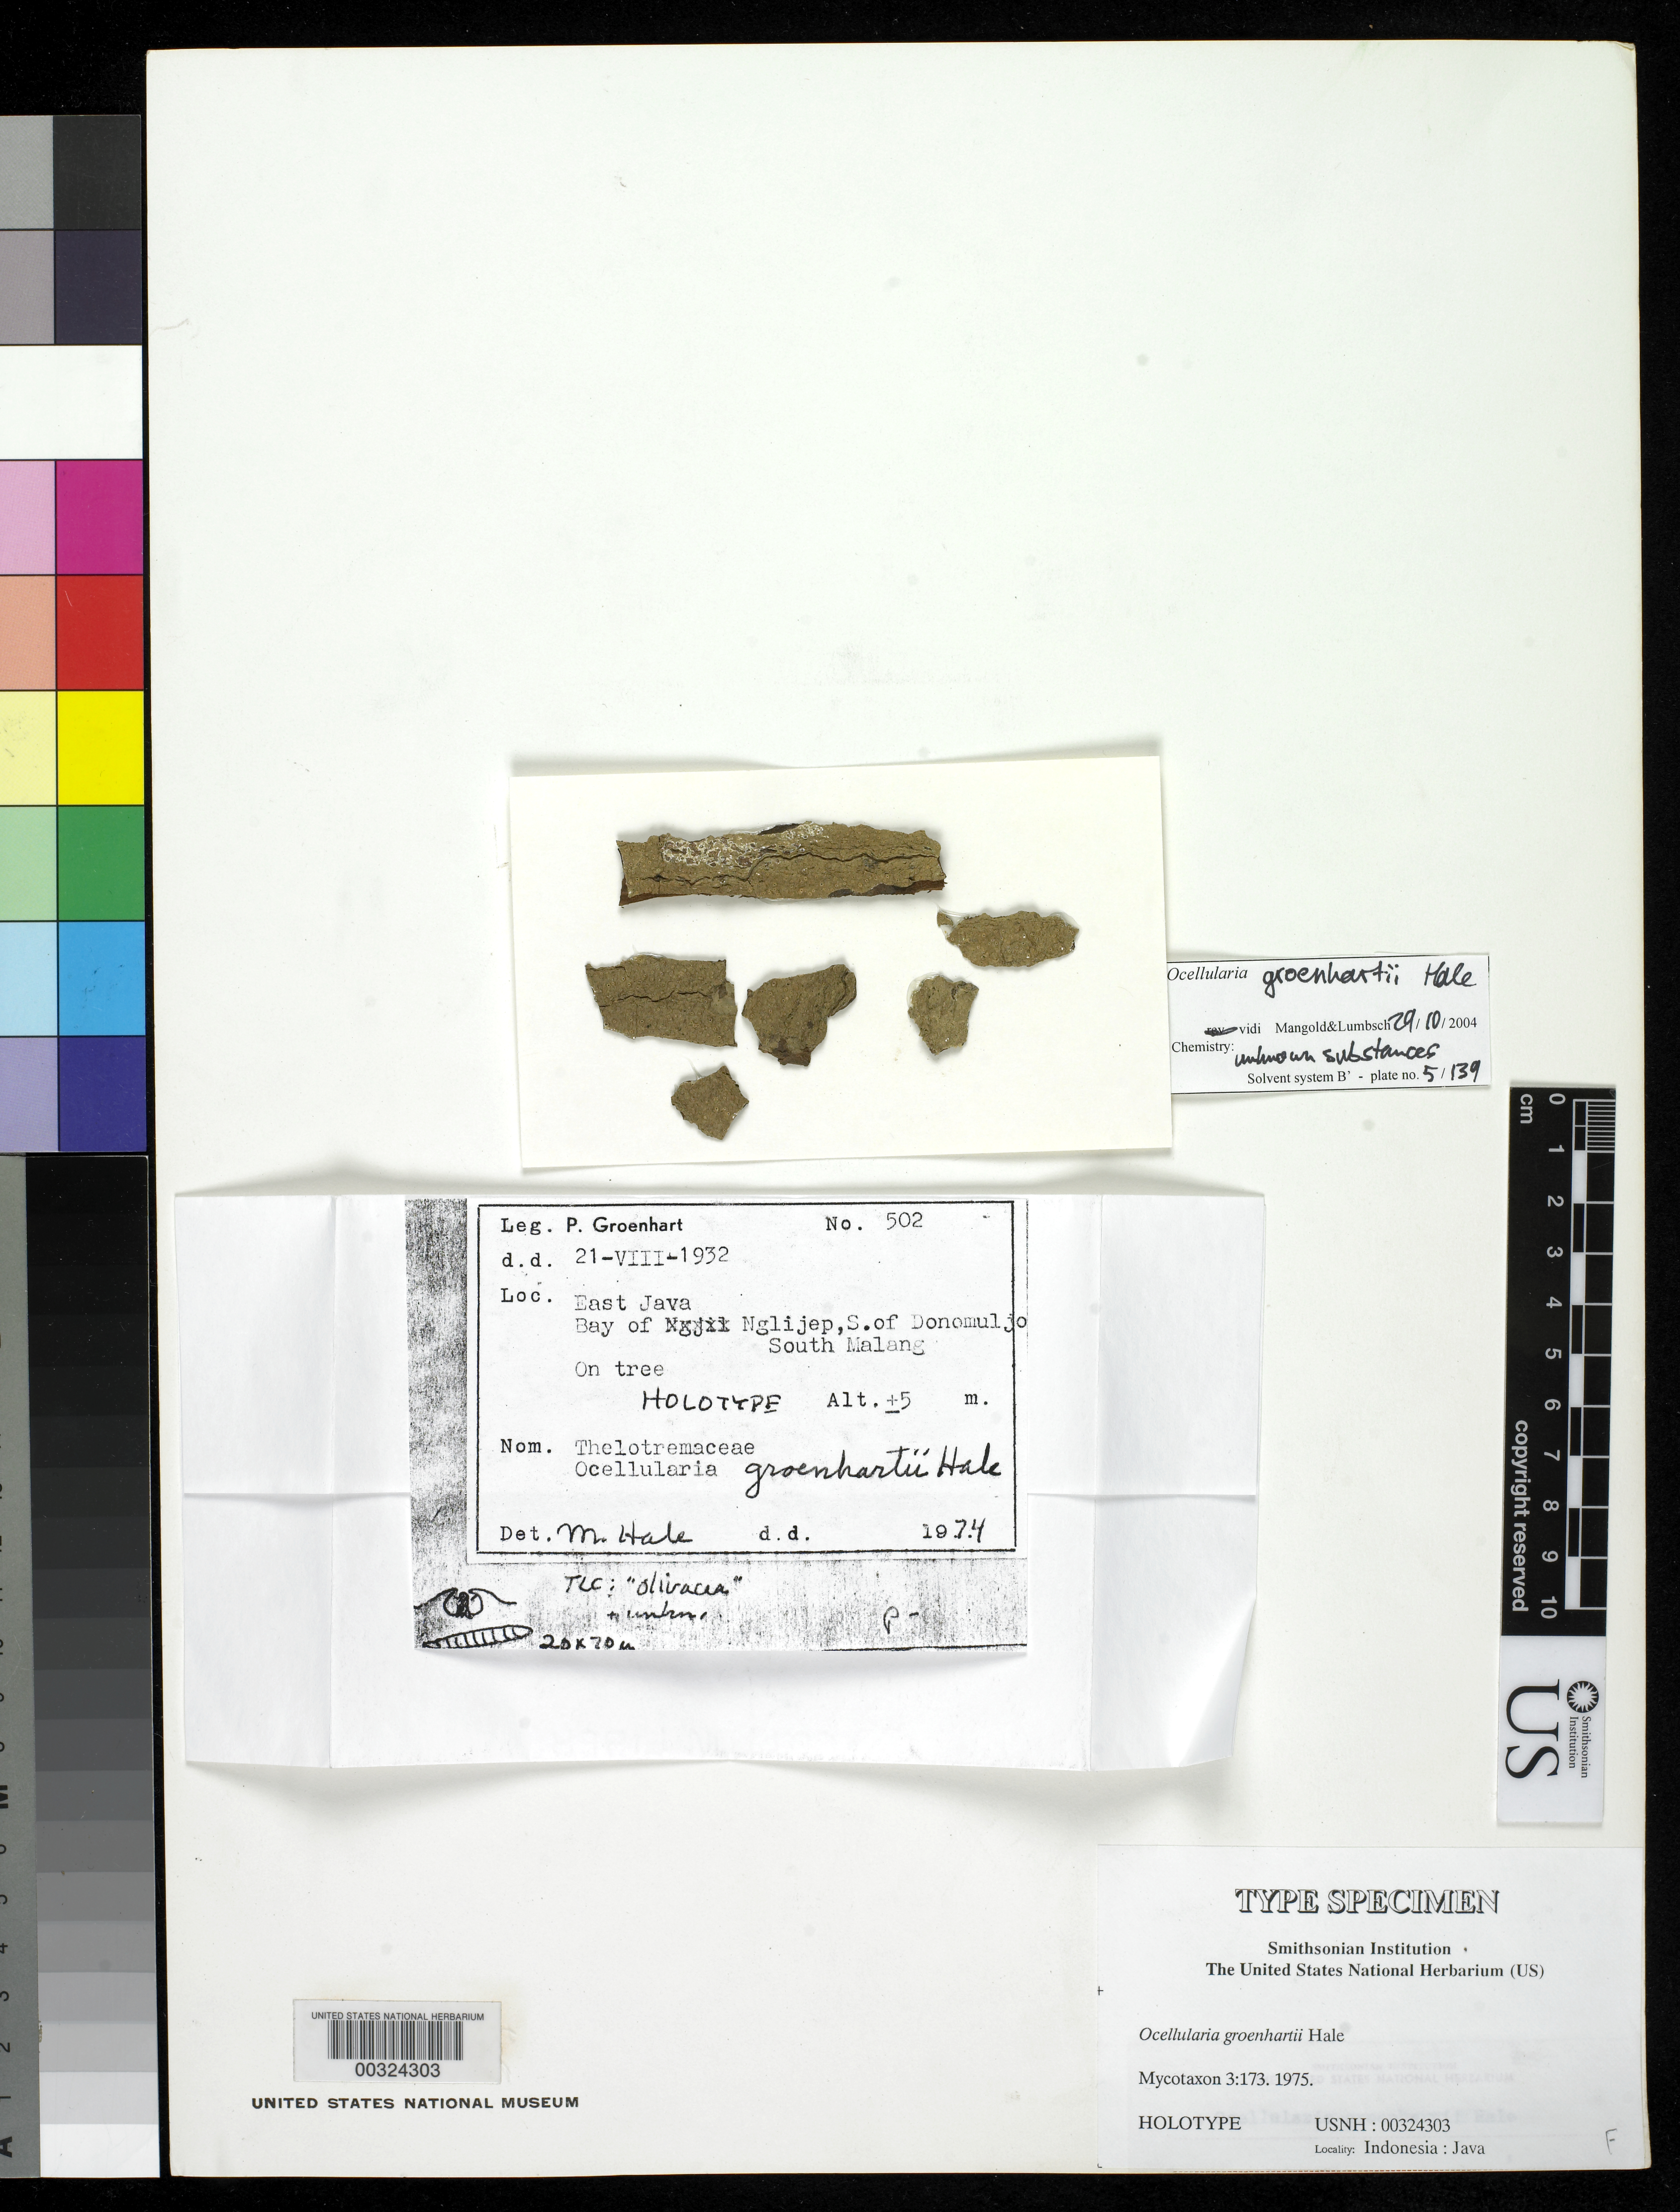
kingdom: Fungi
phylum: Ascomycota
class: Lecanoromycetes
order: Ostropales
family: Graphidaceae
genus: Ocellularia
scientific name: Ocellularia groenhartii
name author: Hale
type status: Holotype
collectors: P. Groenhart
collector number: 502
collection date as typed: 21 Aug 1932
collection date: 1932-08-21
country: Indonesia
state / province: Java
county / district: Jawa Barat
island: Java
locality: Bay of Nglijep, S of Donomuljo, South Malang.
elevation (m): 5